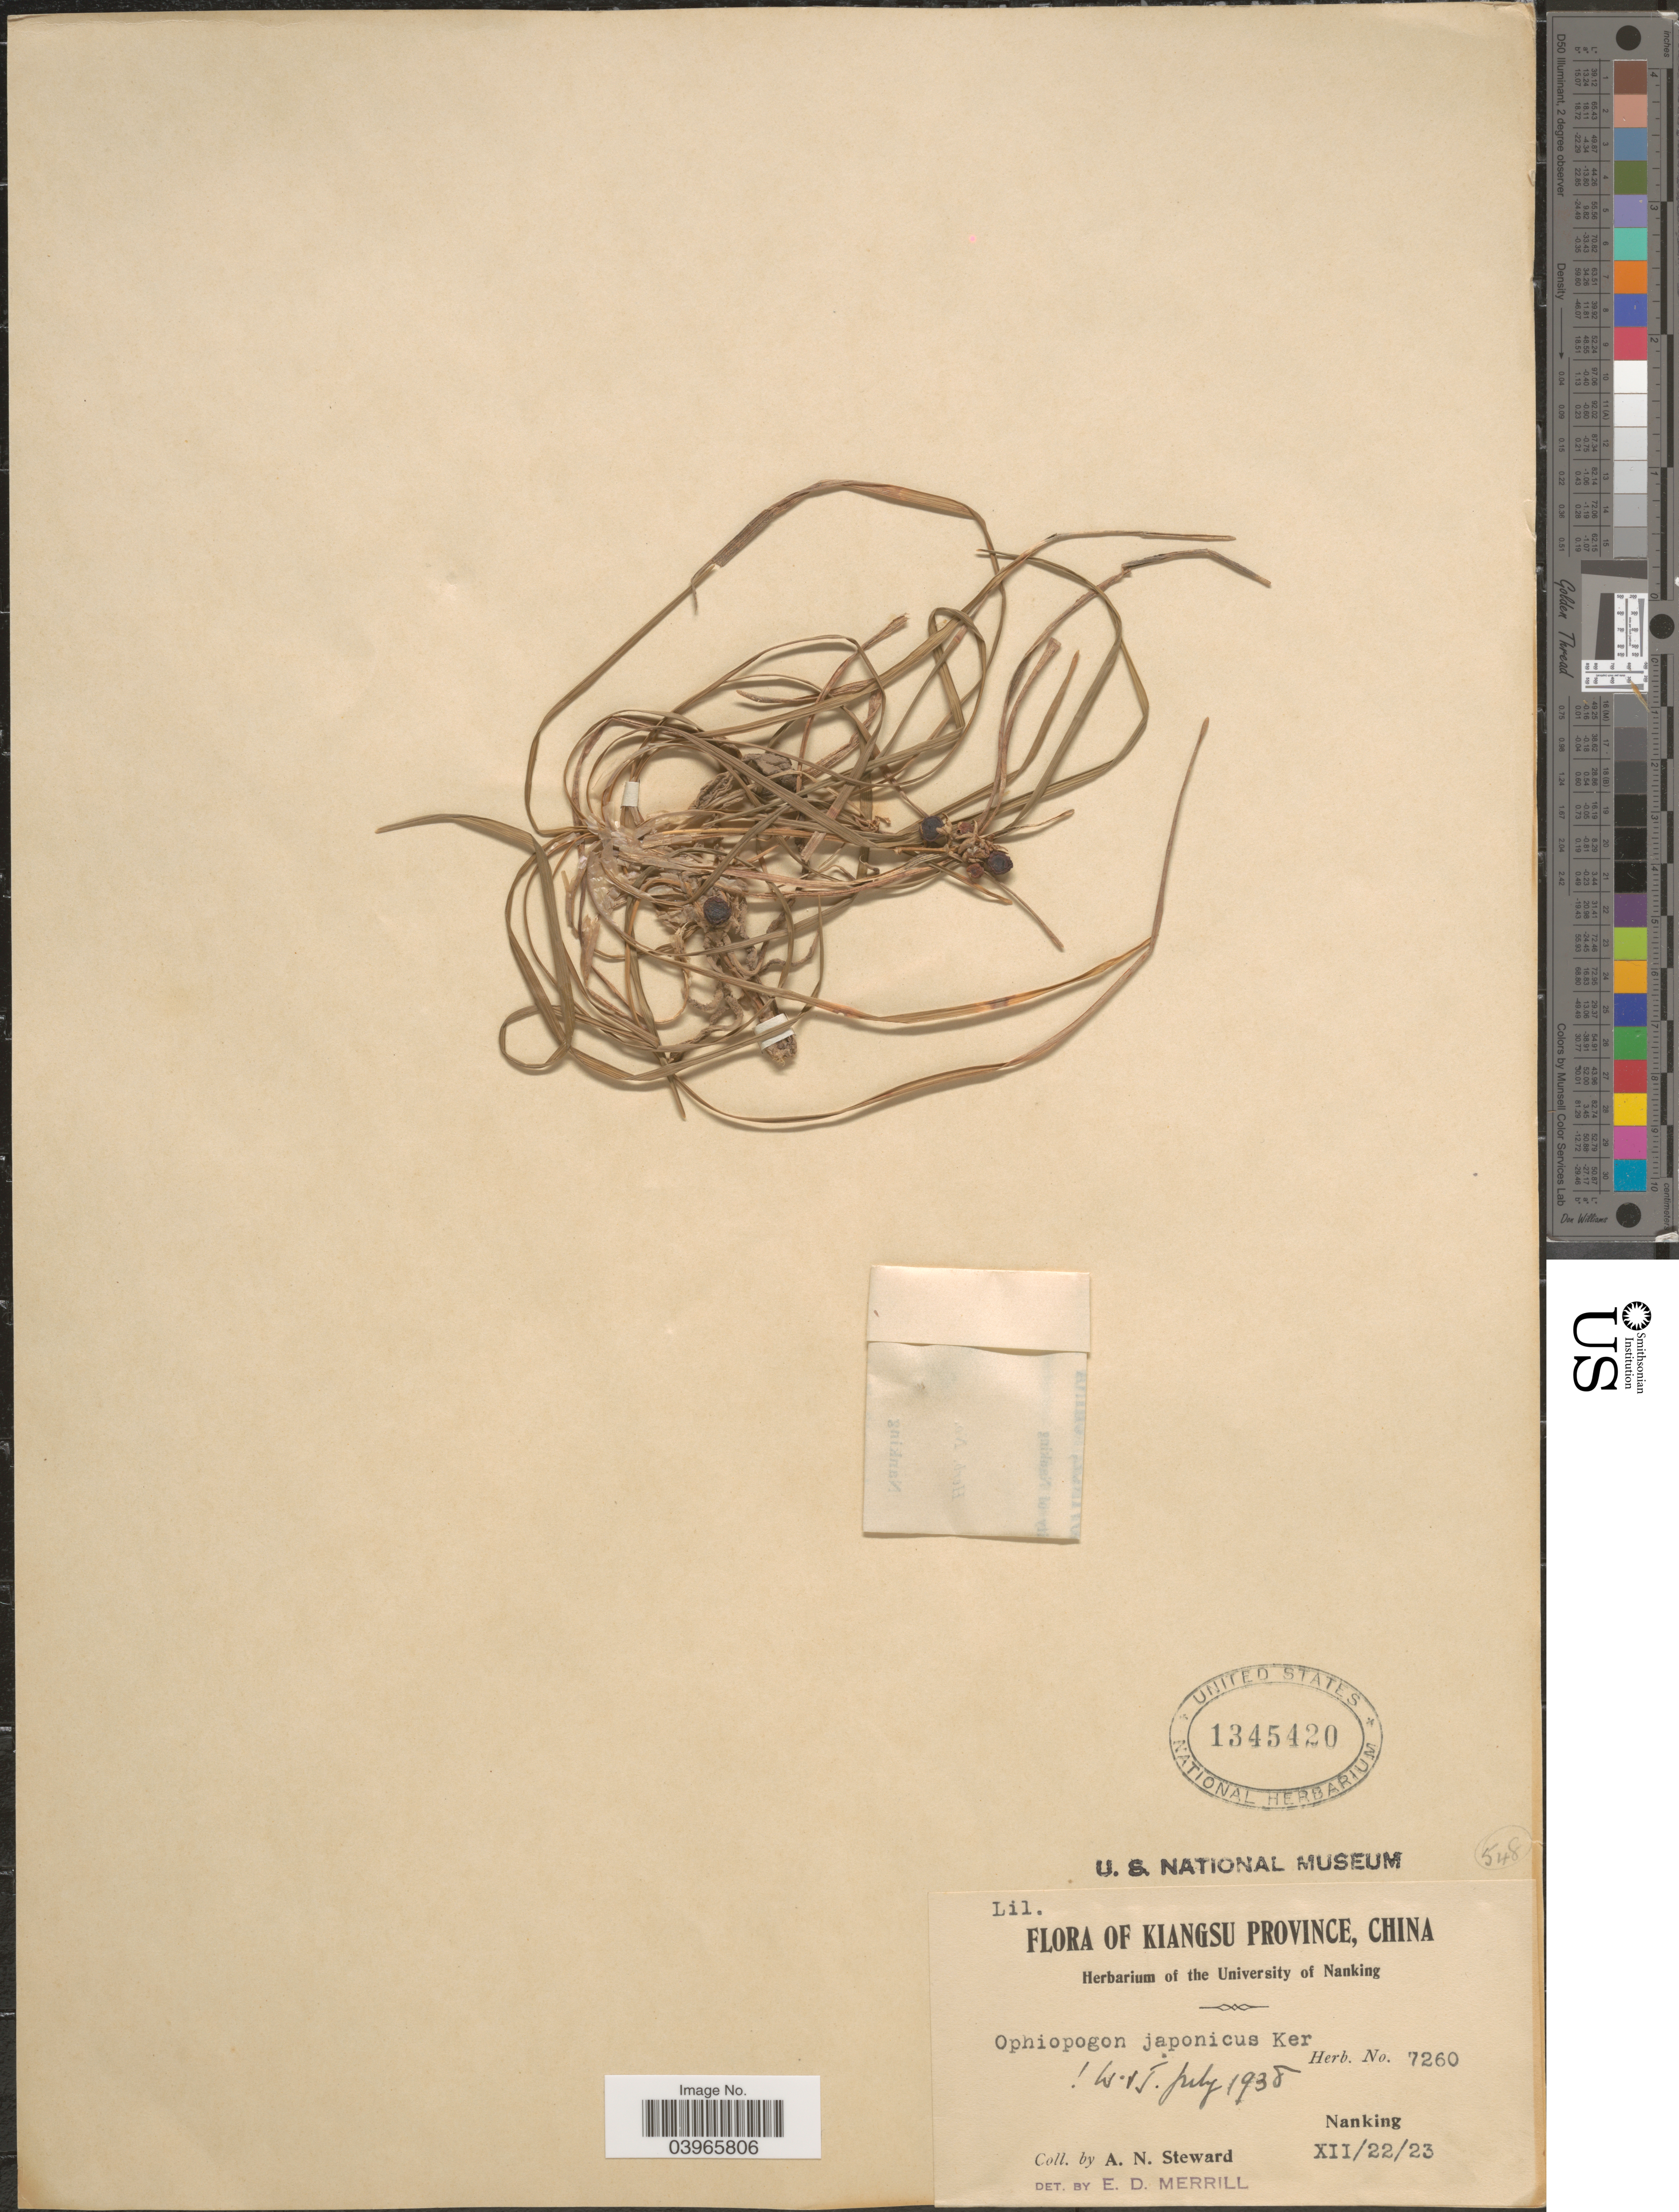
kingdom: Plantae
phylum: Tracheophyta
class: Liliopsida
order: Asparagales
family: Asparagaceae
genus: Ophiopogon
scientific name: Ophiopogon japonicus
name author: (L. f.) Ker Gawl.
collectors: A. N. Steward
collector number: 7260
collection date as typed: Transcribed d/m/y: 22/12/23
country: China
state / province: Jiangsu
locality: Kiangsu Province. Nanking.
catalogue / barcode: US 1345420